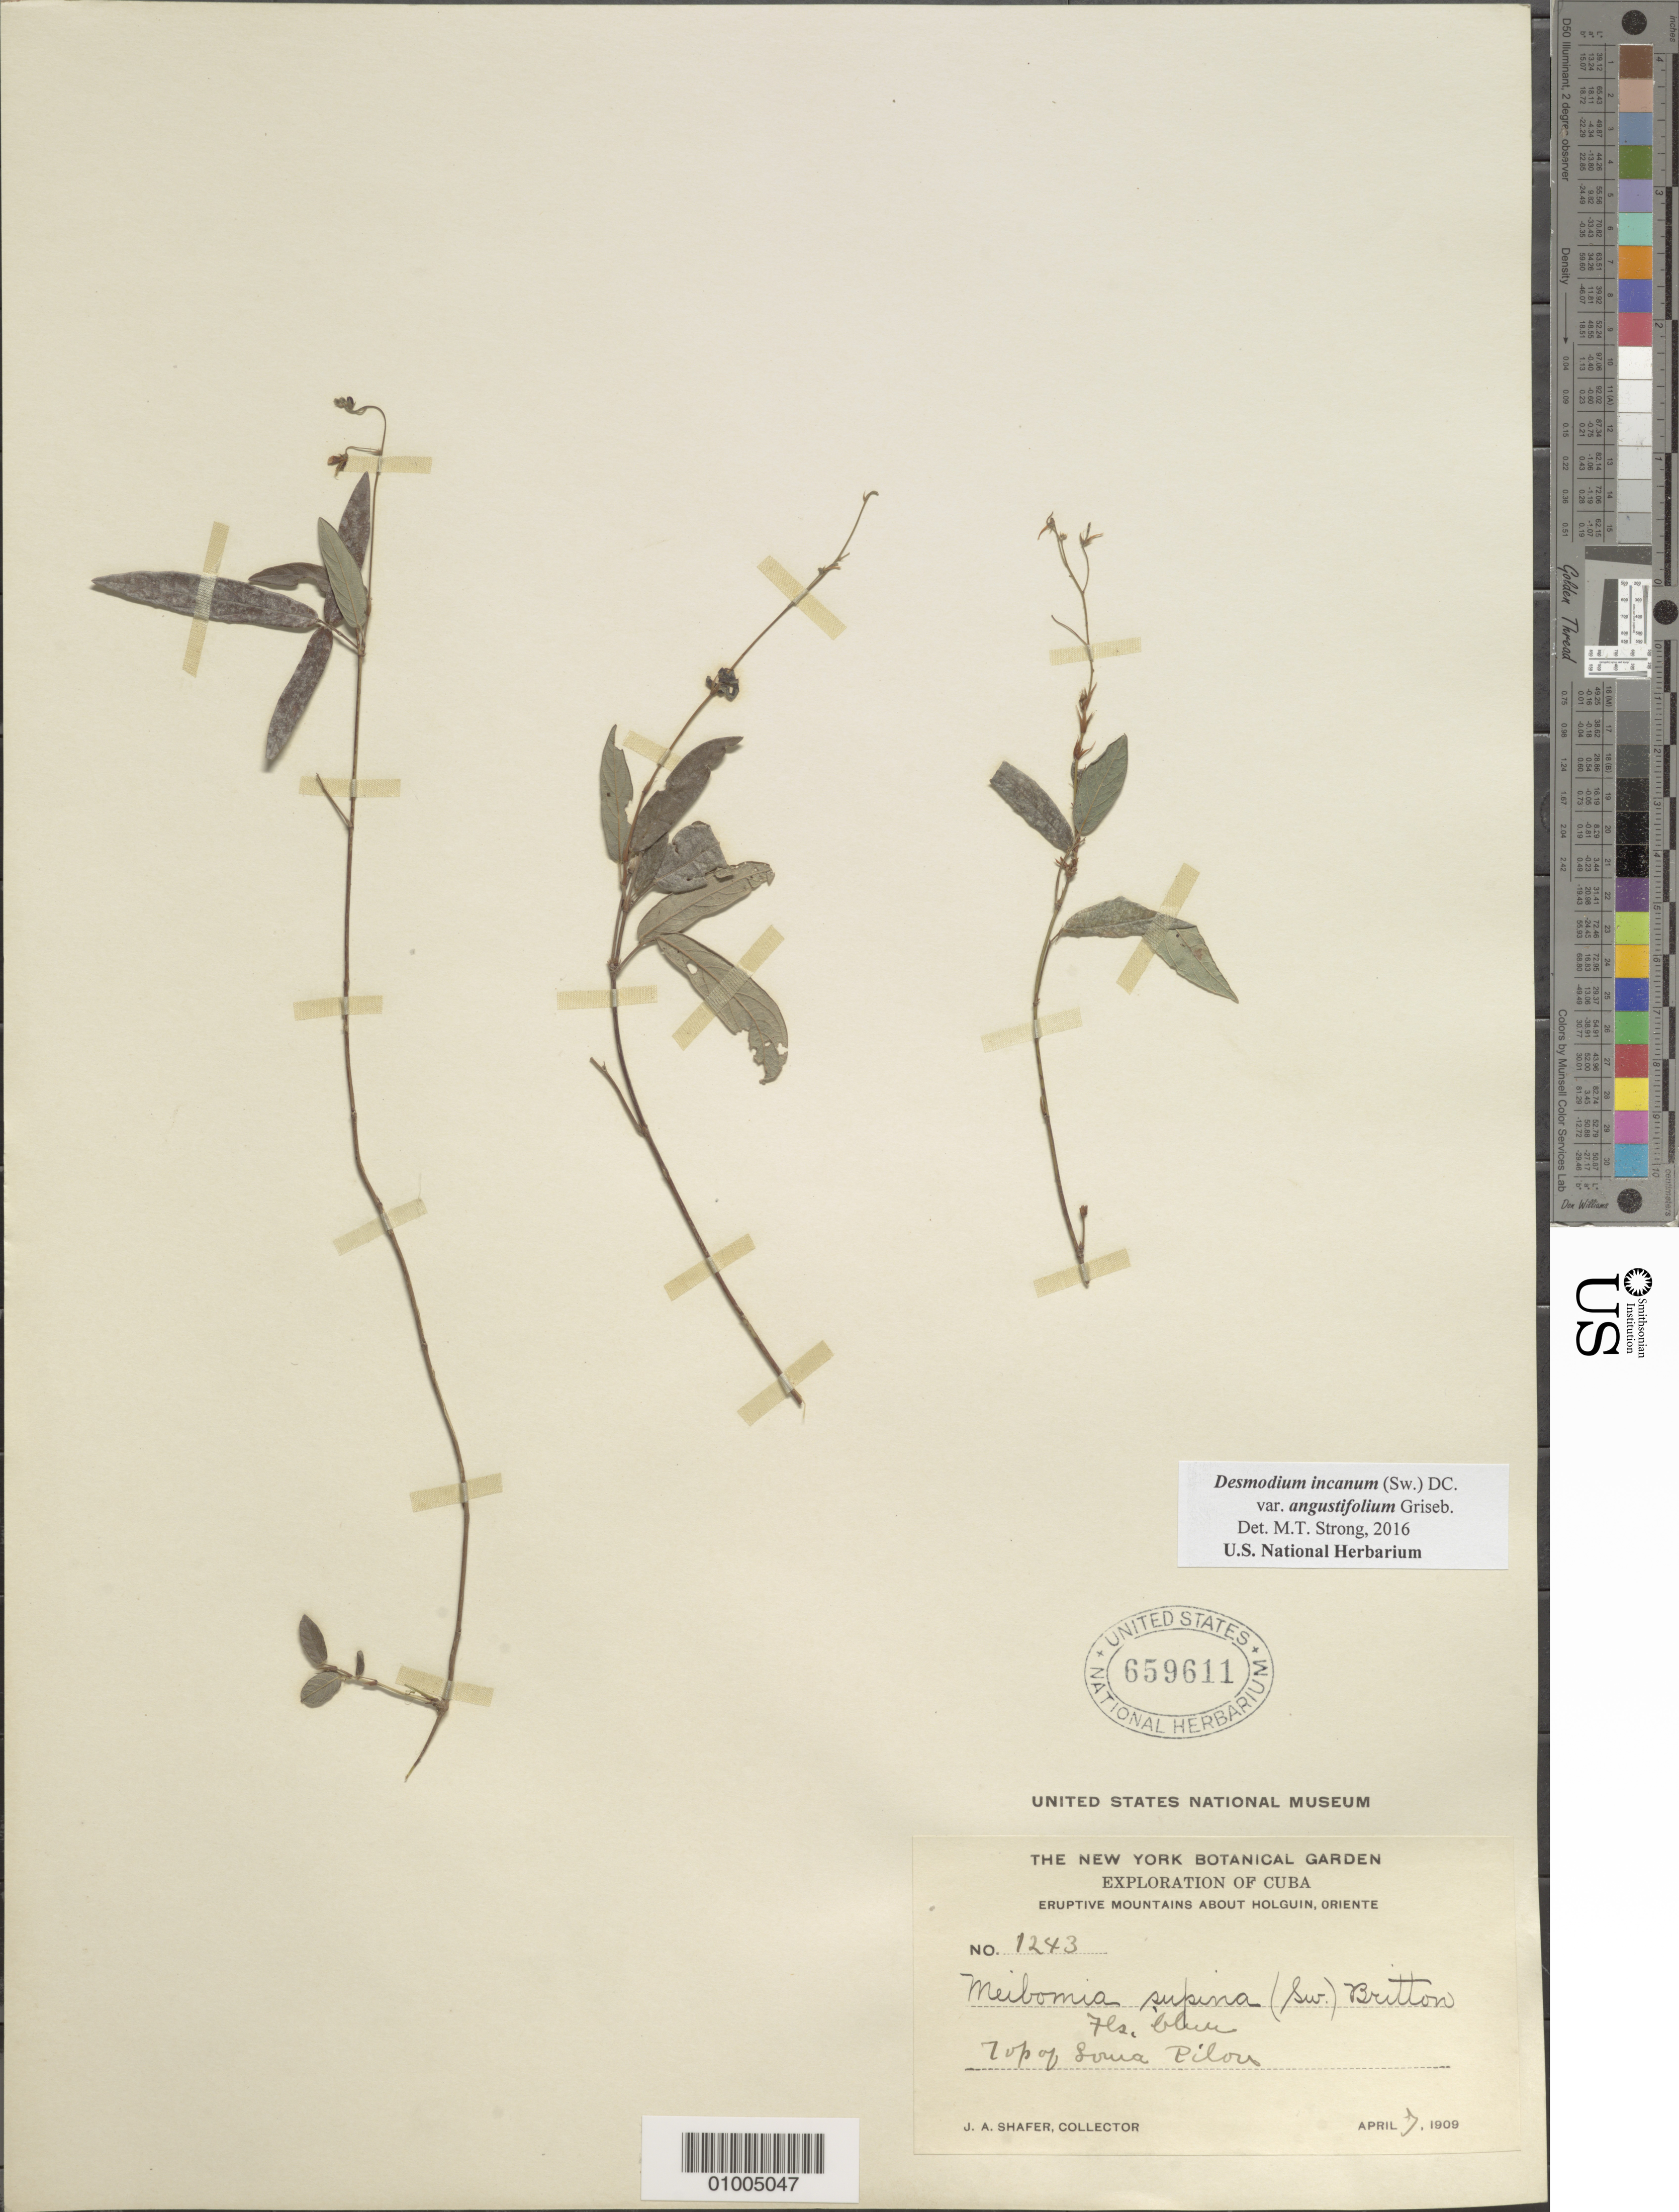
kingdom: Plantae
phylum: Tracheophyta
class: Magnoliopsida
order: Fabales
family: Fabaceae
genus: Desmodium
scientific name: Desmodium incanum var. angustifolium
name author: (Kunth) Griseb.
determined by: Strong, Mark T., (BOT), Smithsonian Institution - National Museum of Natural History (UNITED STATES)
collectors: J. A. Shafer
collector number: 1243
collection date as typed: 07 Apr 1909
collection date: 1909-04-07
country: Cuba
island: Cuba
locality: Oriente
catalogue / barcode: US 659611